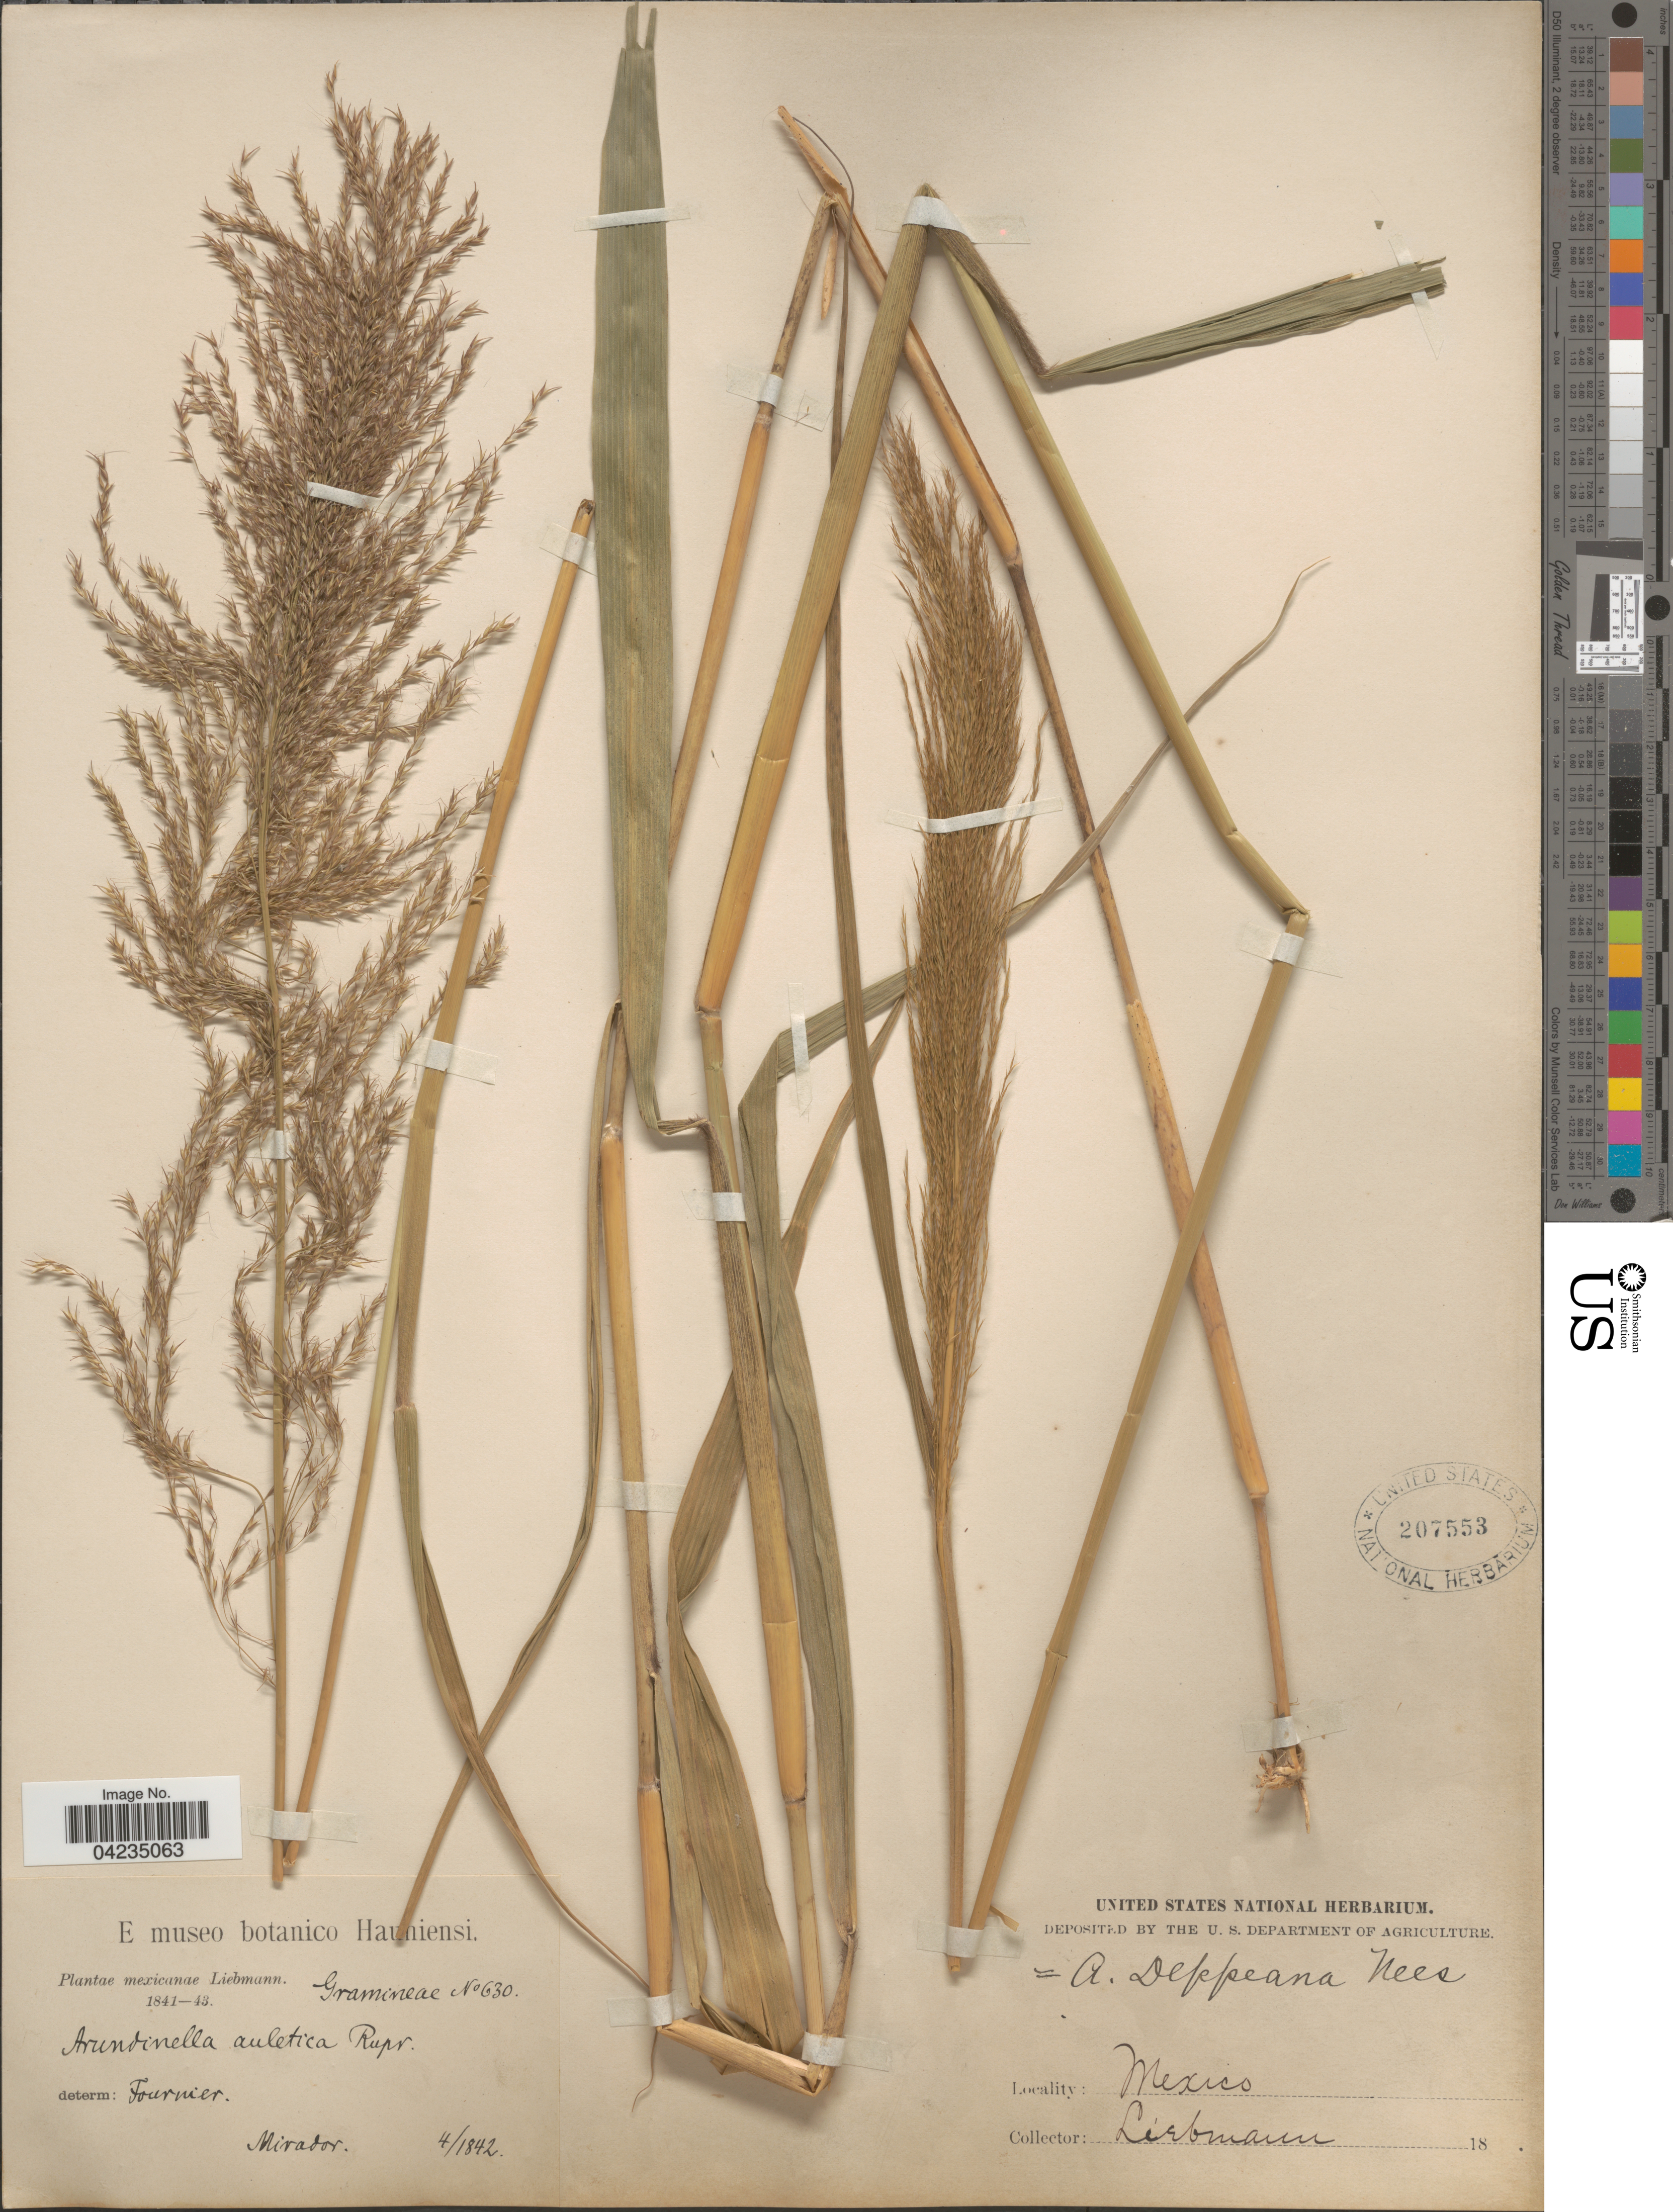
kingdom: Plantae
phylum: Tracheophyta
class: Liliopsida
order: Poales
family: Poaceae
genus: Arundinella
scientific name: Arundinella deppeana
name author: Nees ex Steud.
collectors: Liebmann, --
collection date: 1842-04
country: Mexico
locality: Mexicanae. Mirador.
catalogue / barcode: US 207553